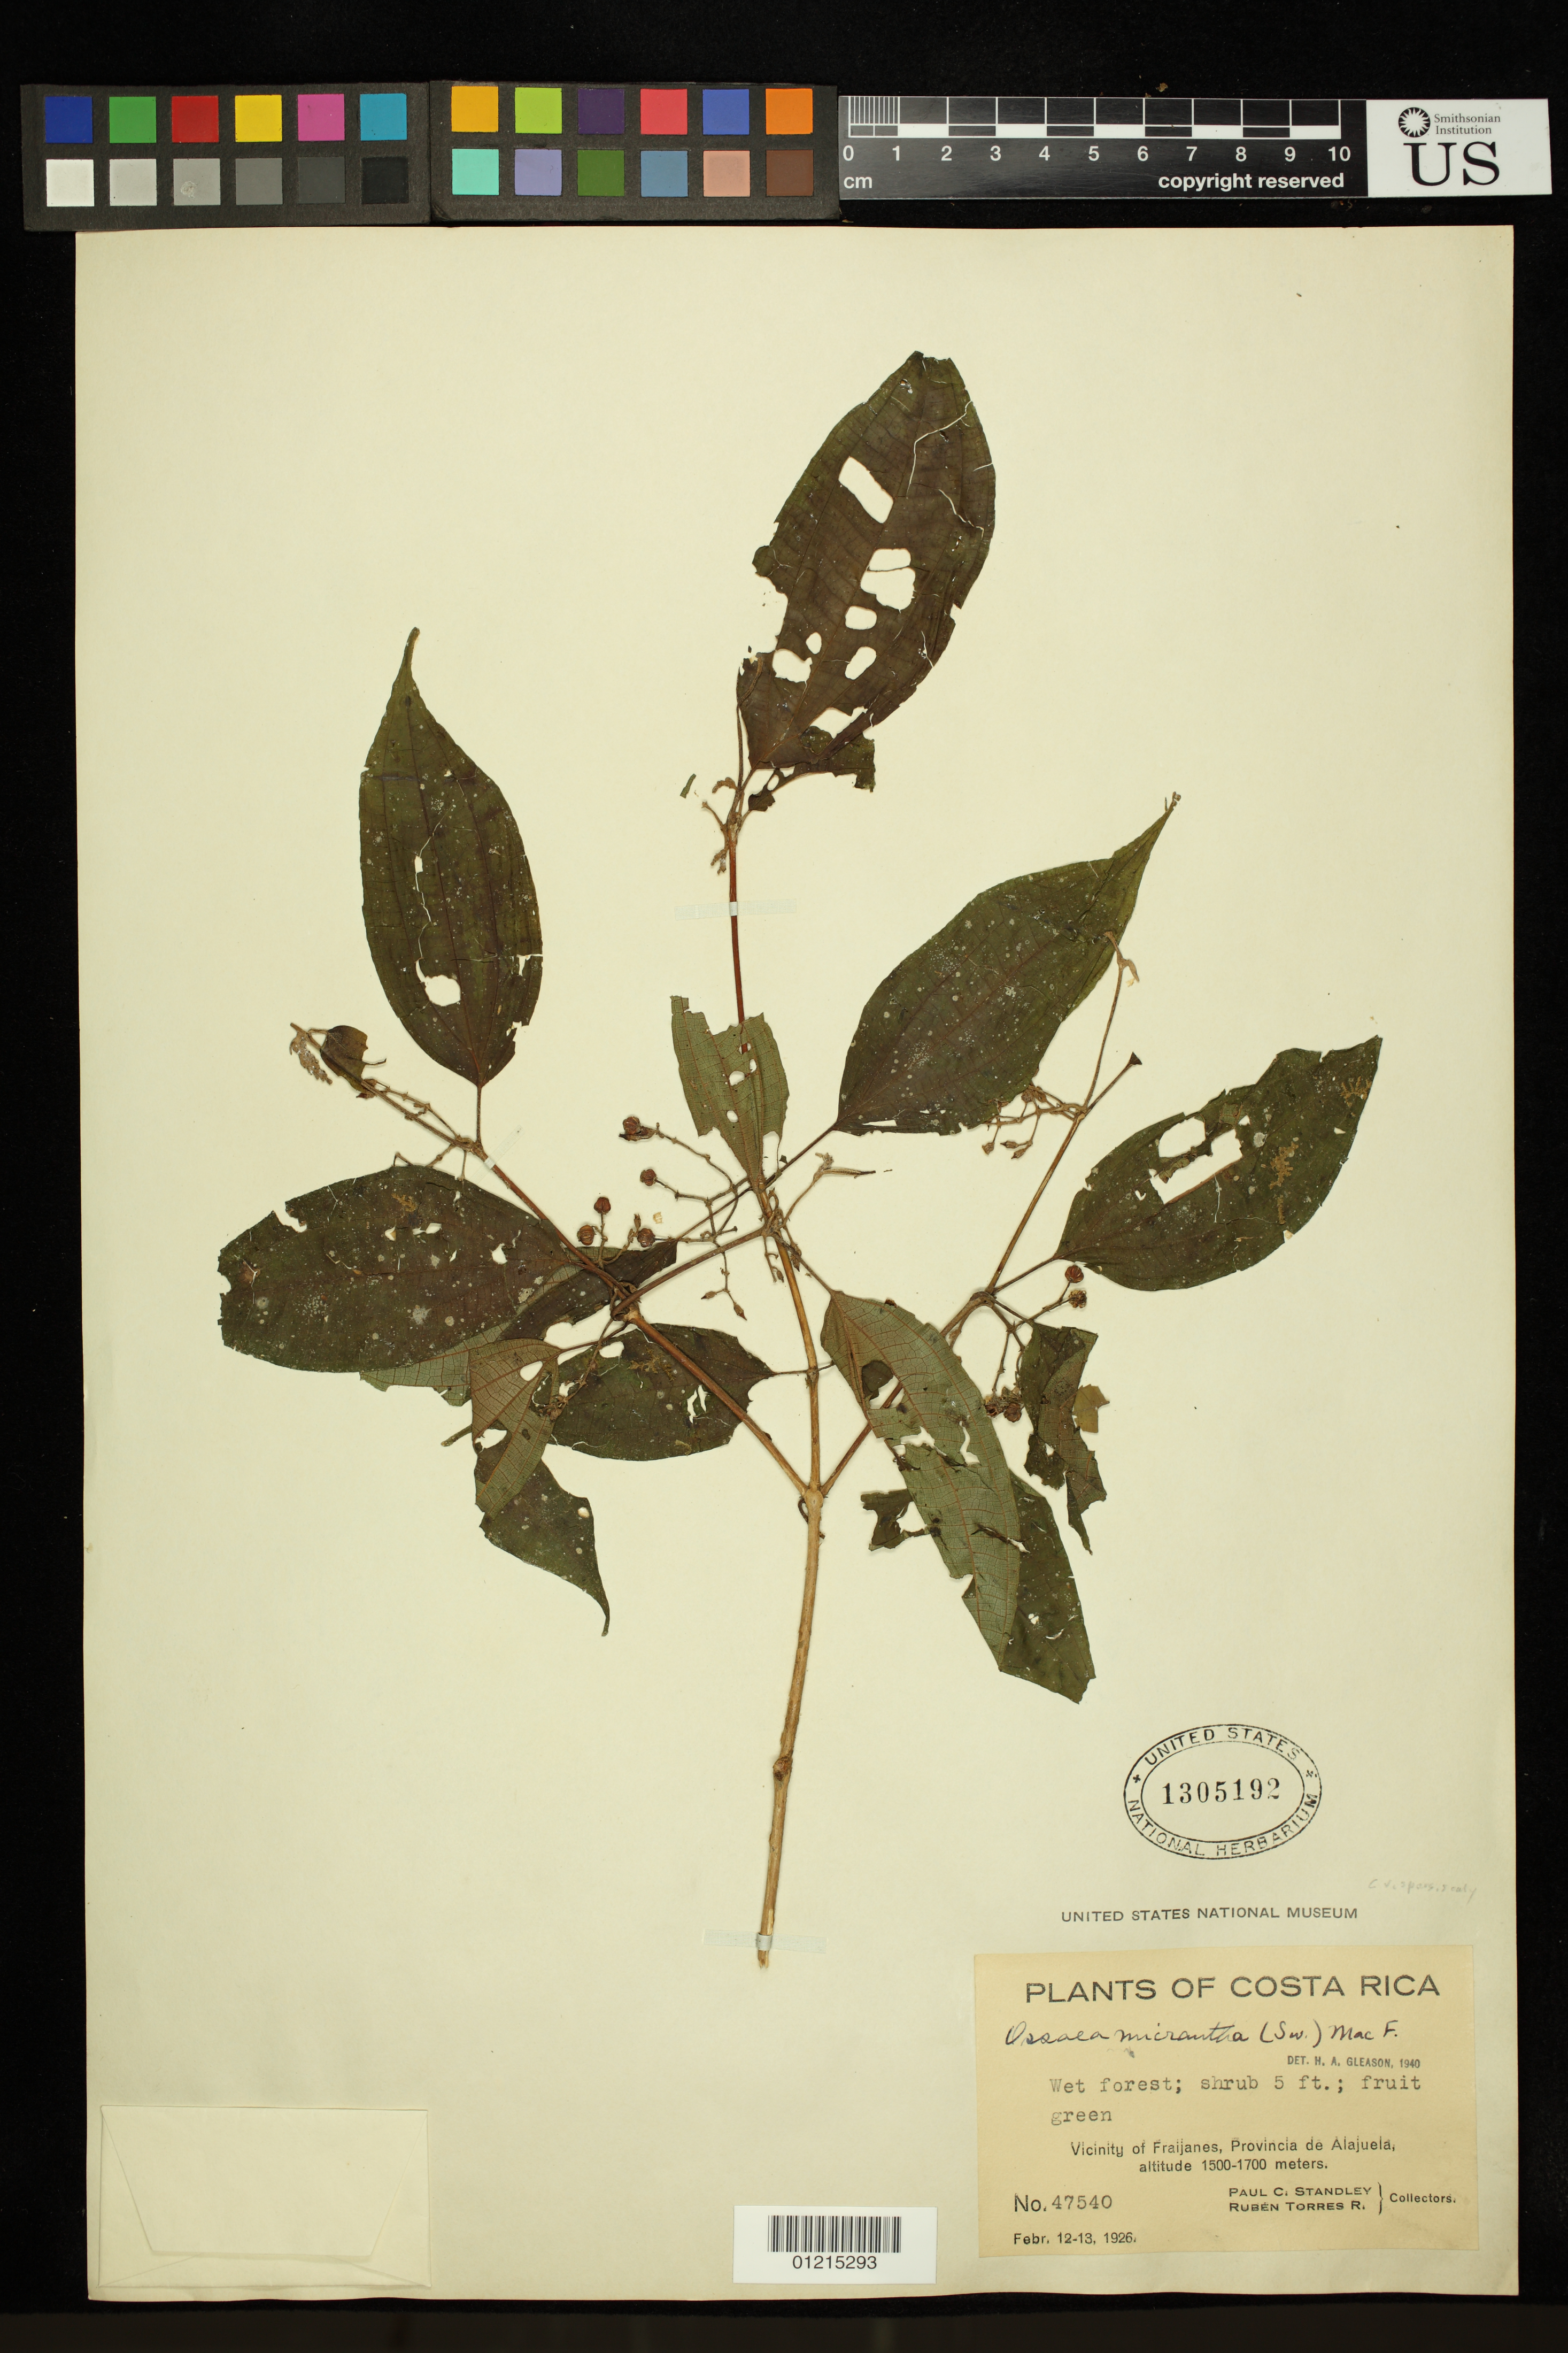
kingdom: Plantae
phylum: Tracheophyta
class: Magnoliopsida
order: Myrtales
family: Melastomataceae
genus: Ossaea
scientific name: Ossaea micrantha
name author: (Sw.) Macfad. ex Cogn.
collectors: P. C. Standley & R. Torres Rojas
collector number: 47540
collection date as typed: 12 Feb 1926 to 13 Feb 1926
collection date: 1926-02-12,1926-02-13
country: Costa Rica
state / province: Alajuela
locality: Vicinity of Fraijanes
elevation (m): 1500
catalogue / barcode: US 1315192